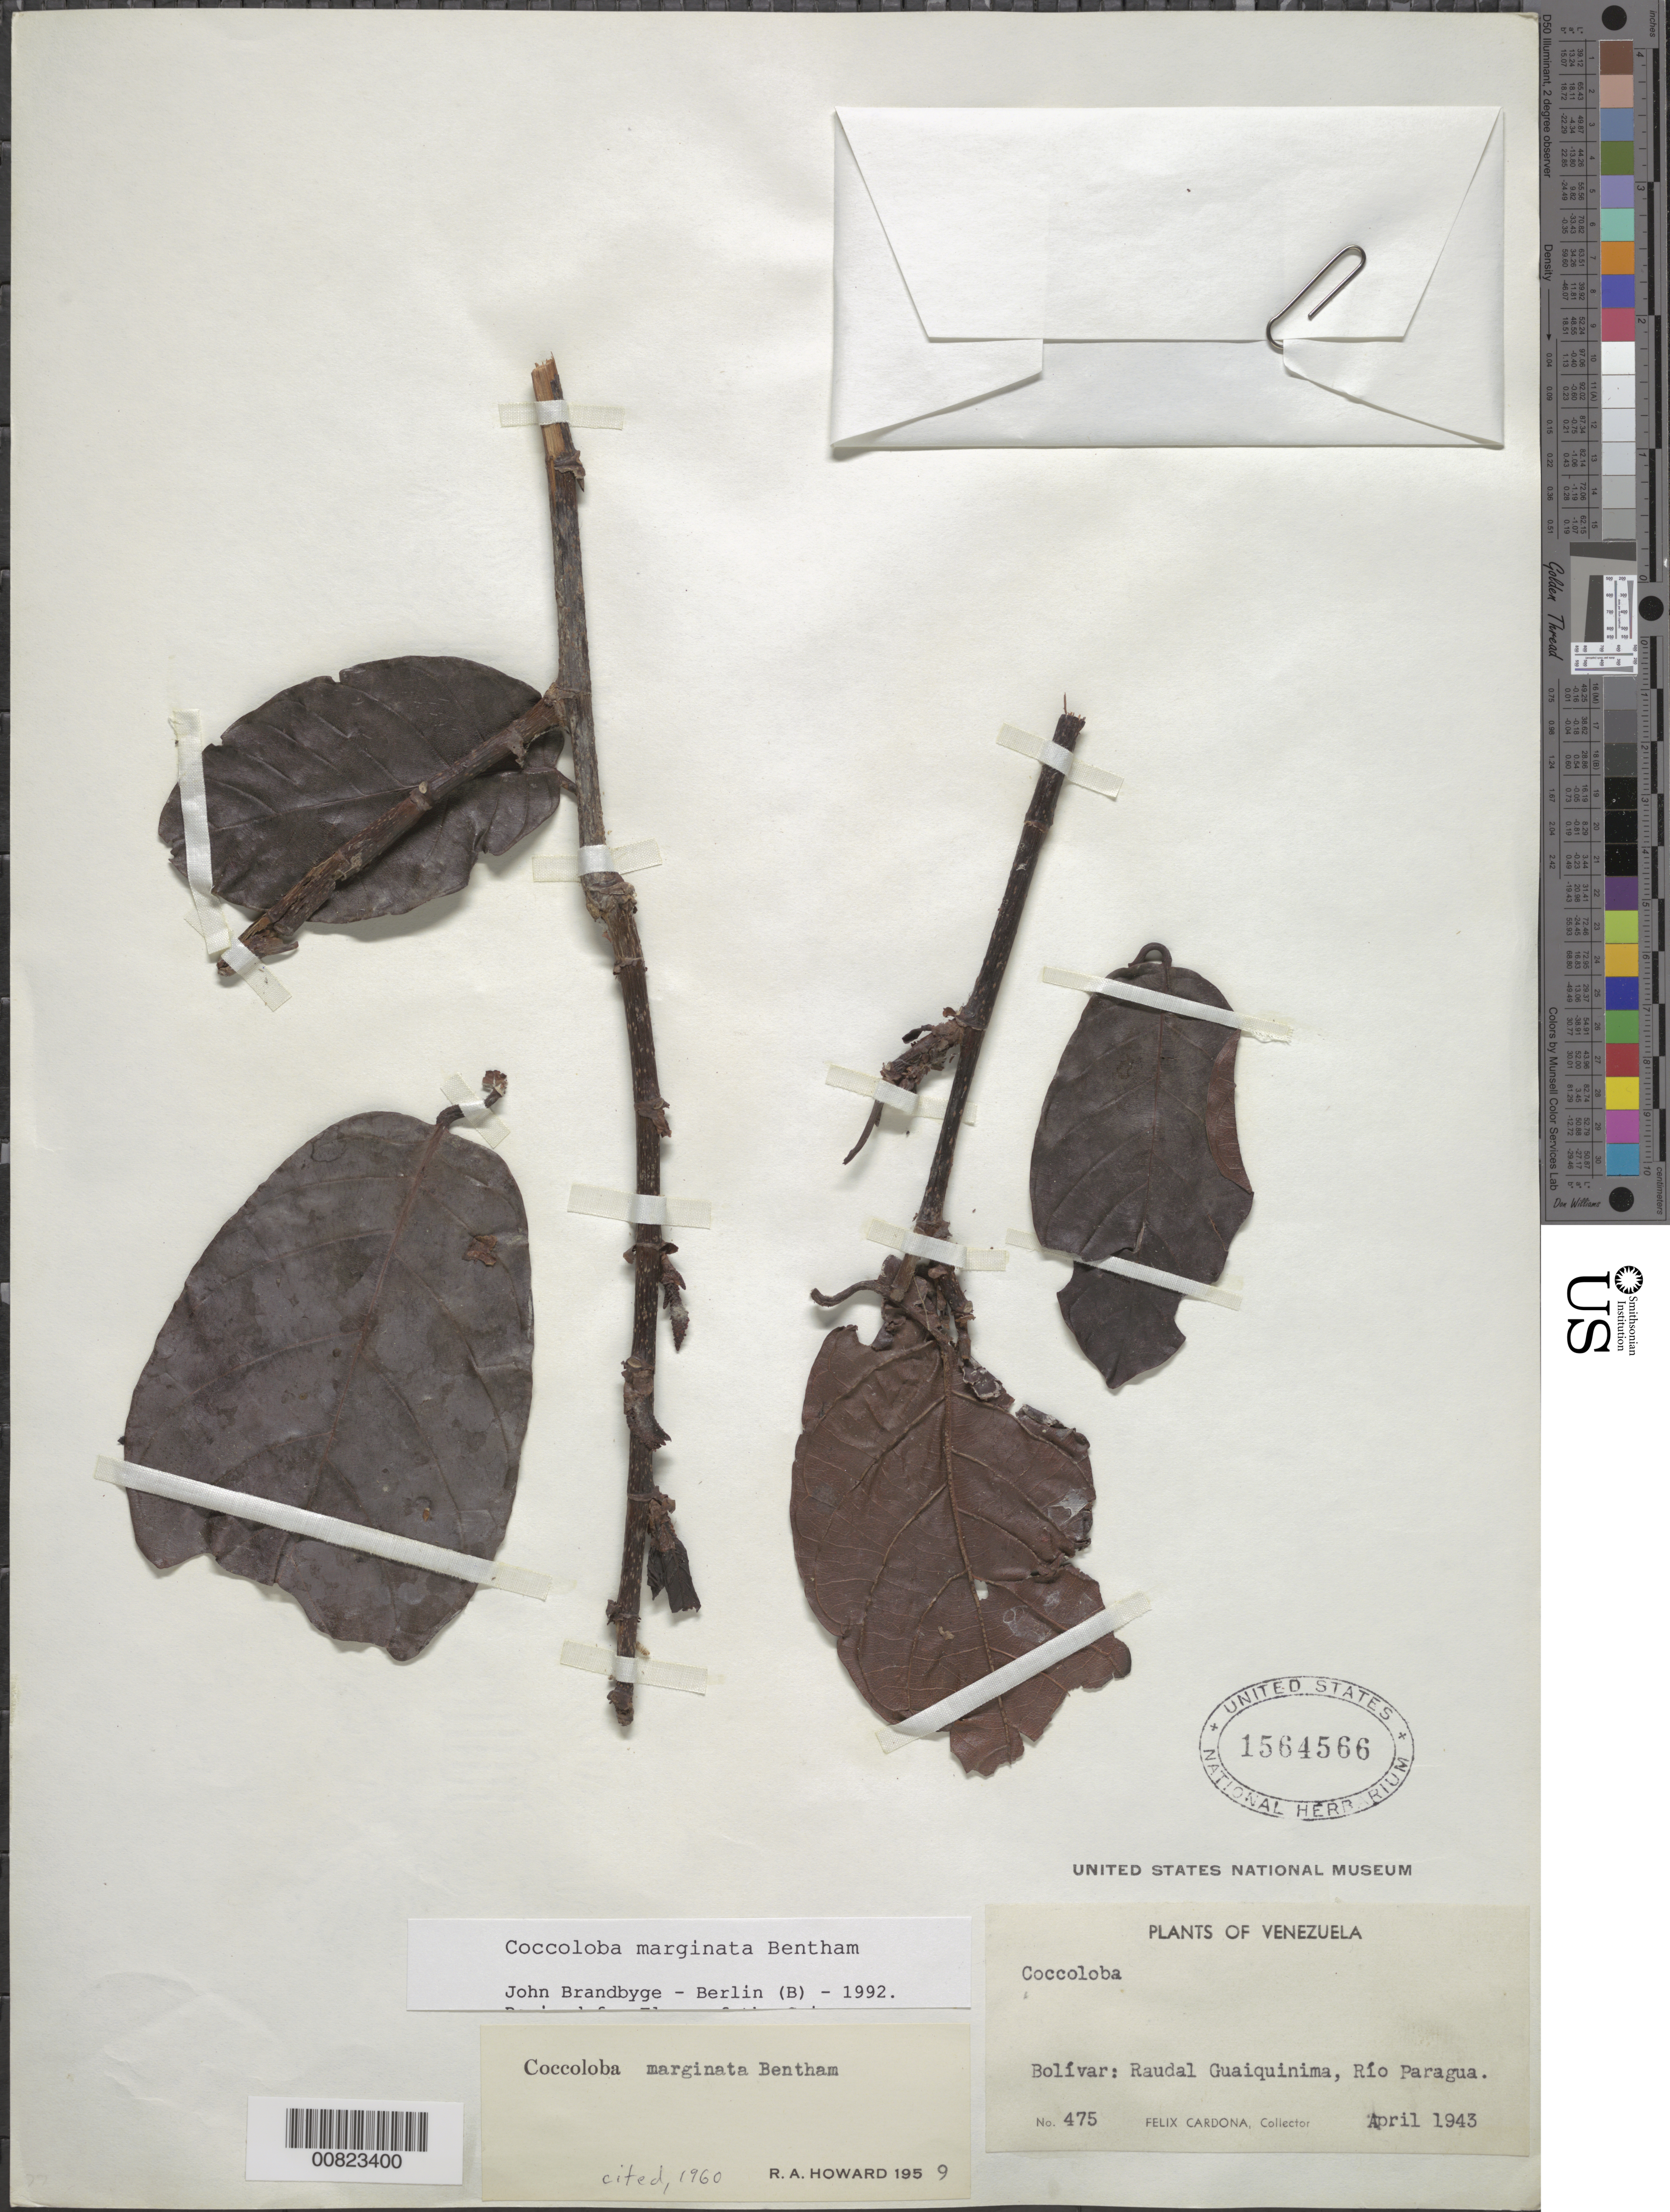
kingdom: Plantae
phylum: Tracheophyta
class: Magnoliopsida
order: Caryophyllales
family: Polygonaceae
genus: Coccoloba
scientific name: Coccoloba marginata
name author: Benth.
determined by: Brandbyge, J.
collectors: F. Cardona Puig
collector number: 475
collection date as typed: Apr-43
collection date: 1943-04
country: Venezuela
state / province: Bolívar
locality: Río Paragua, Raudal Guaiquinima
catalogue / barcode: US 1564566